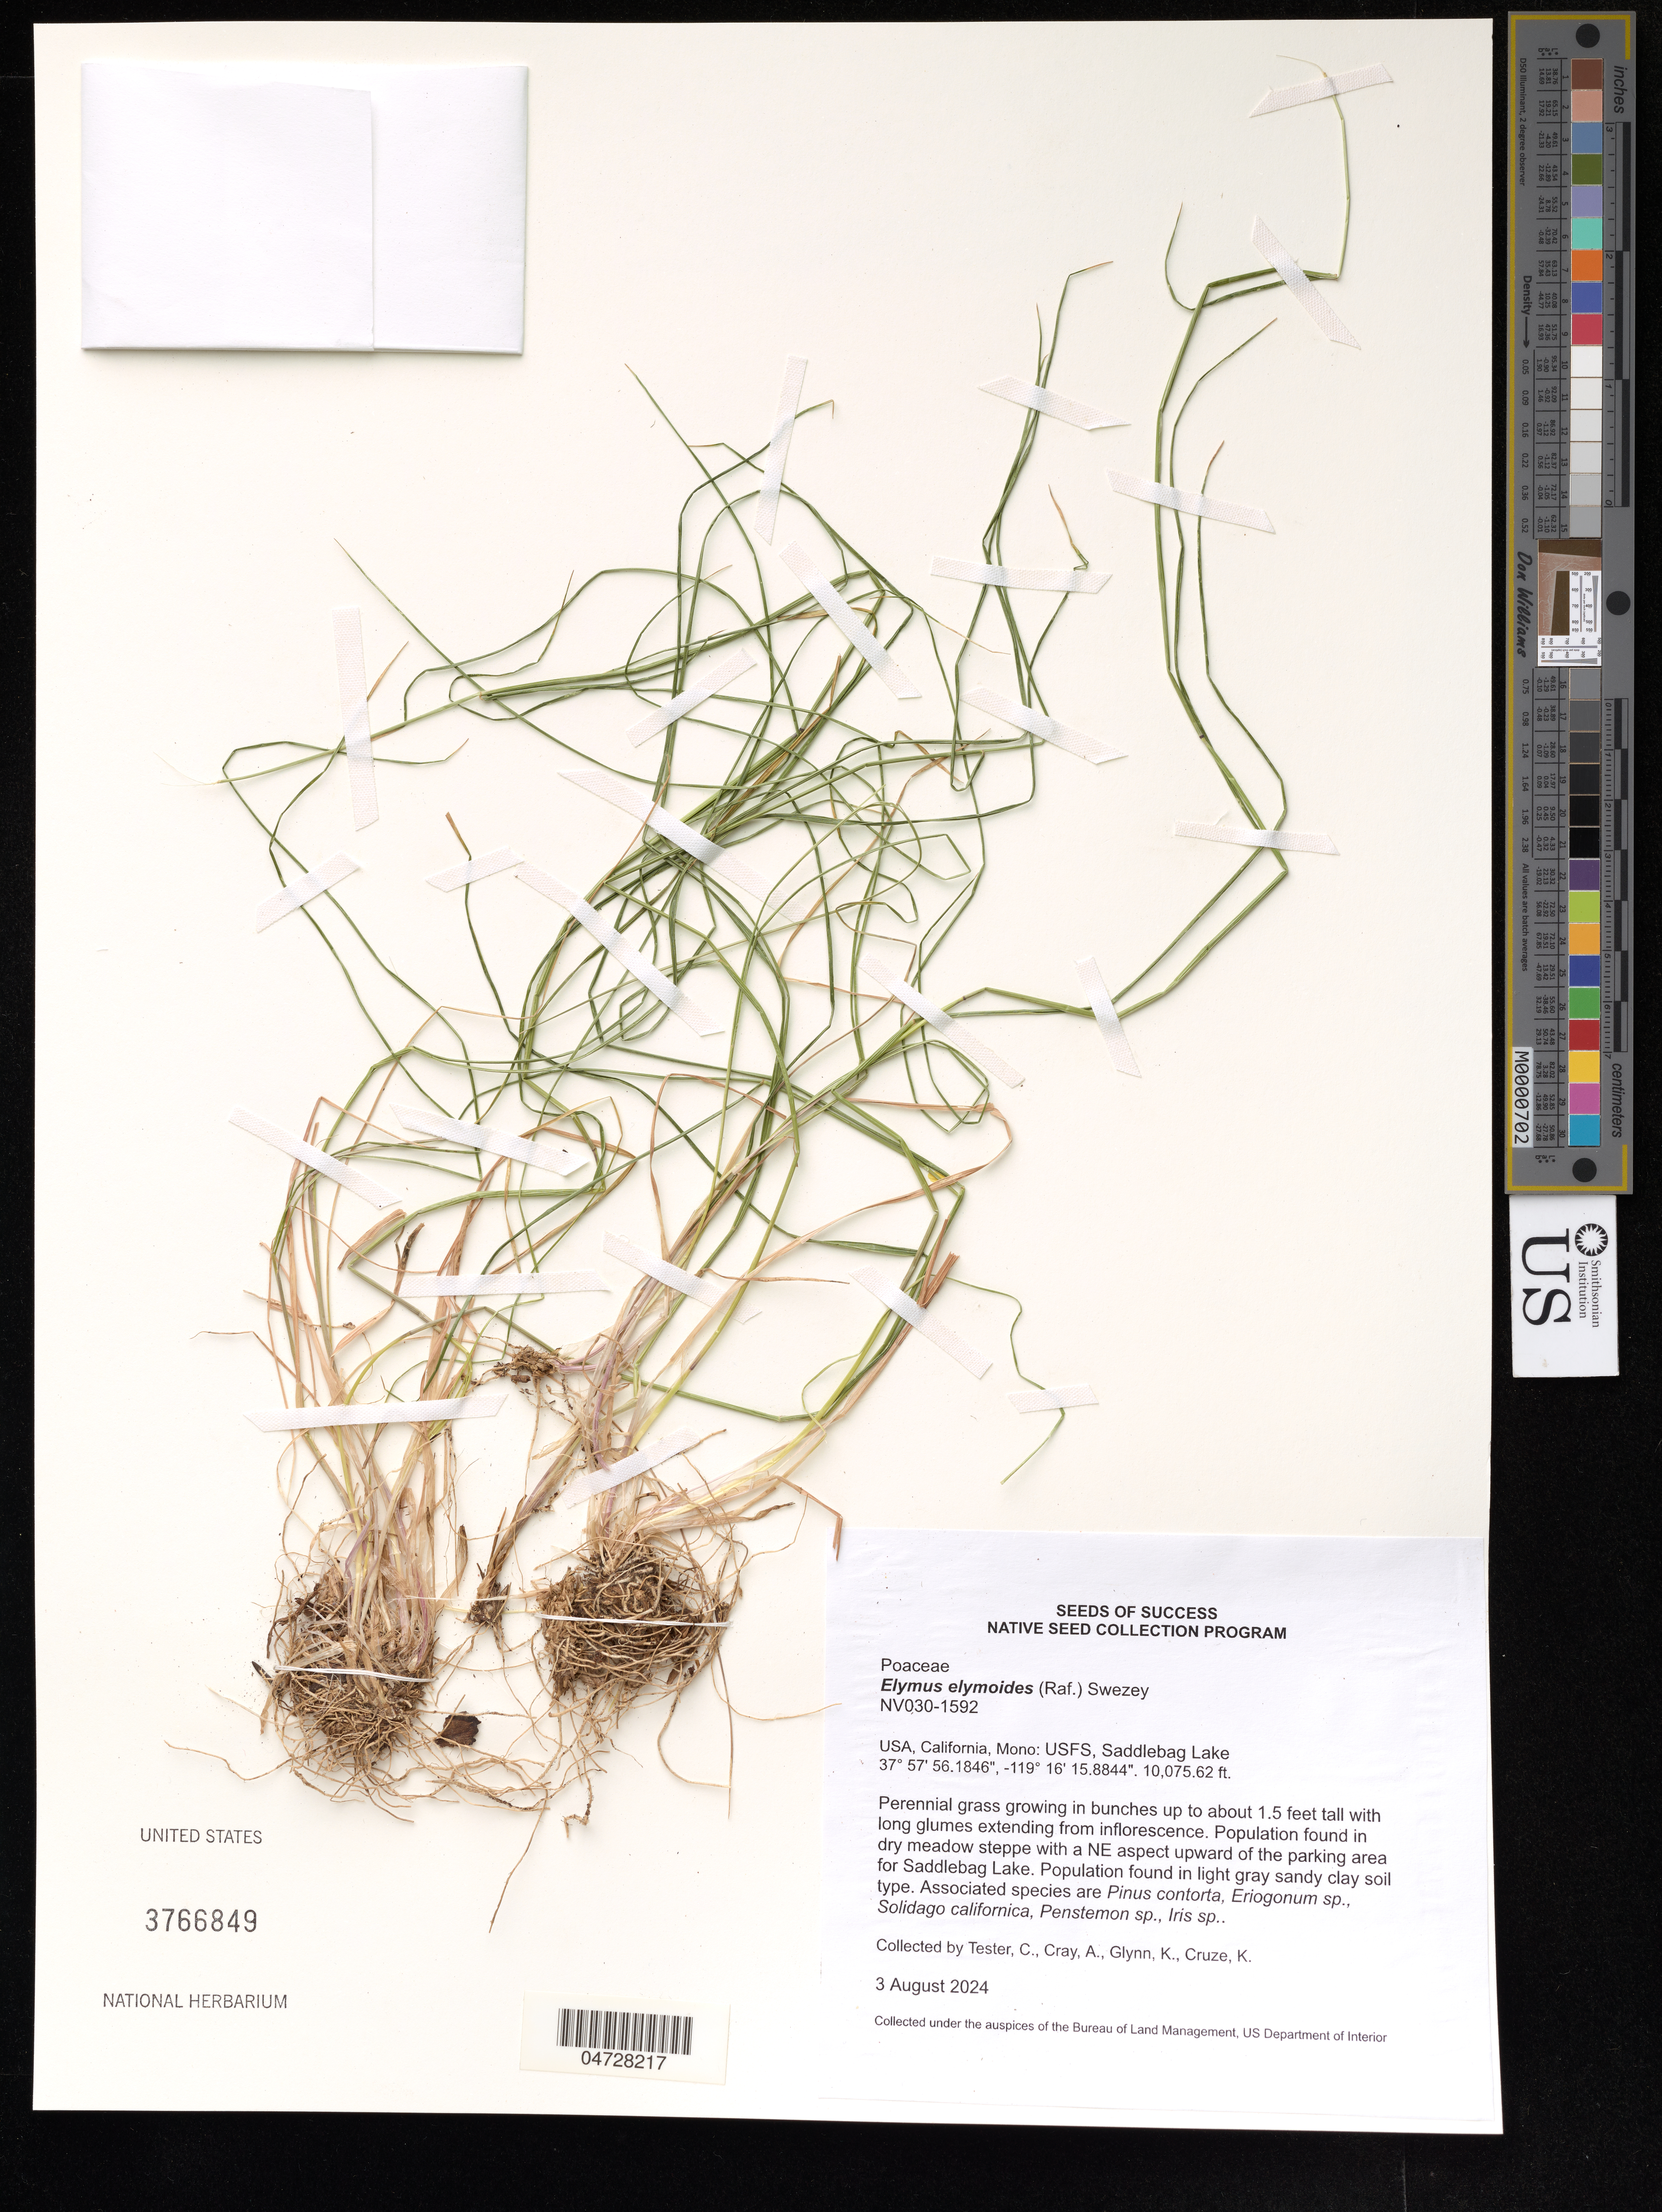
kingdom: Plantae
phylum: Tracheophyta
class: Liliopsida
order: Poales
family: Poaceae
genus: Elymus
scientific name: Elymus elymoides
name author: (Raf.) Swezey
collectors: C. Tester, A. Cray & K. Glynn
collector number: NV030-1592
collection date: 2024-08-03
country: United States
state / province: California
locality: Mono: USFS, Saddlebag Lake.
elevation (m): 3071.05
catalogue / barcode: US 3766849